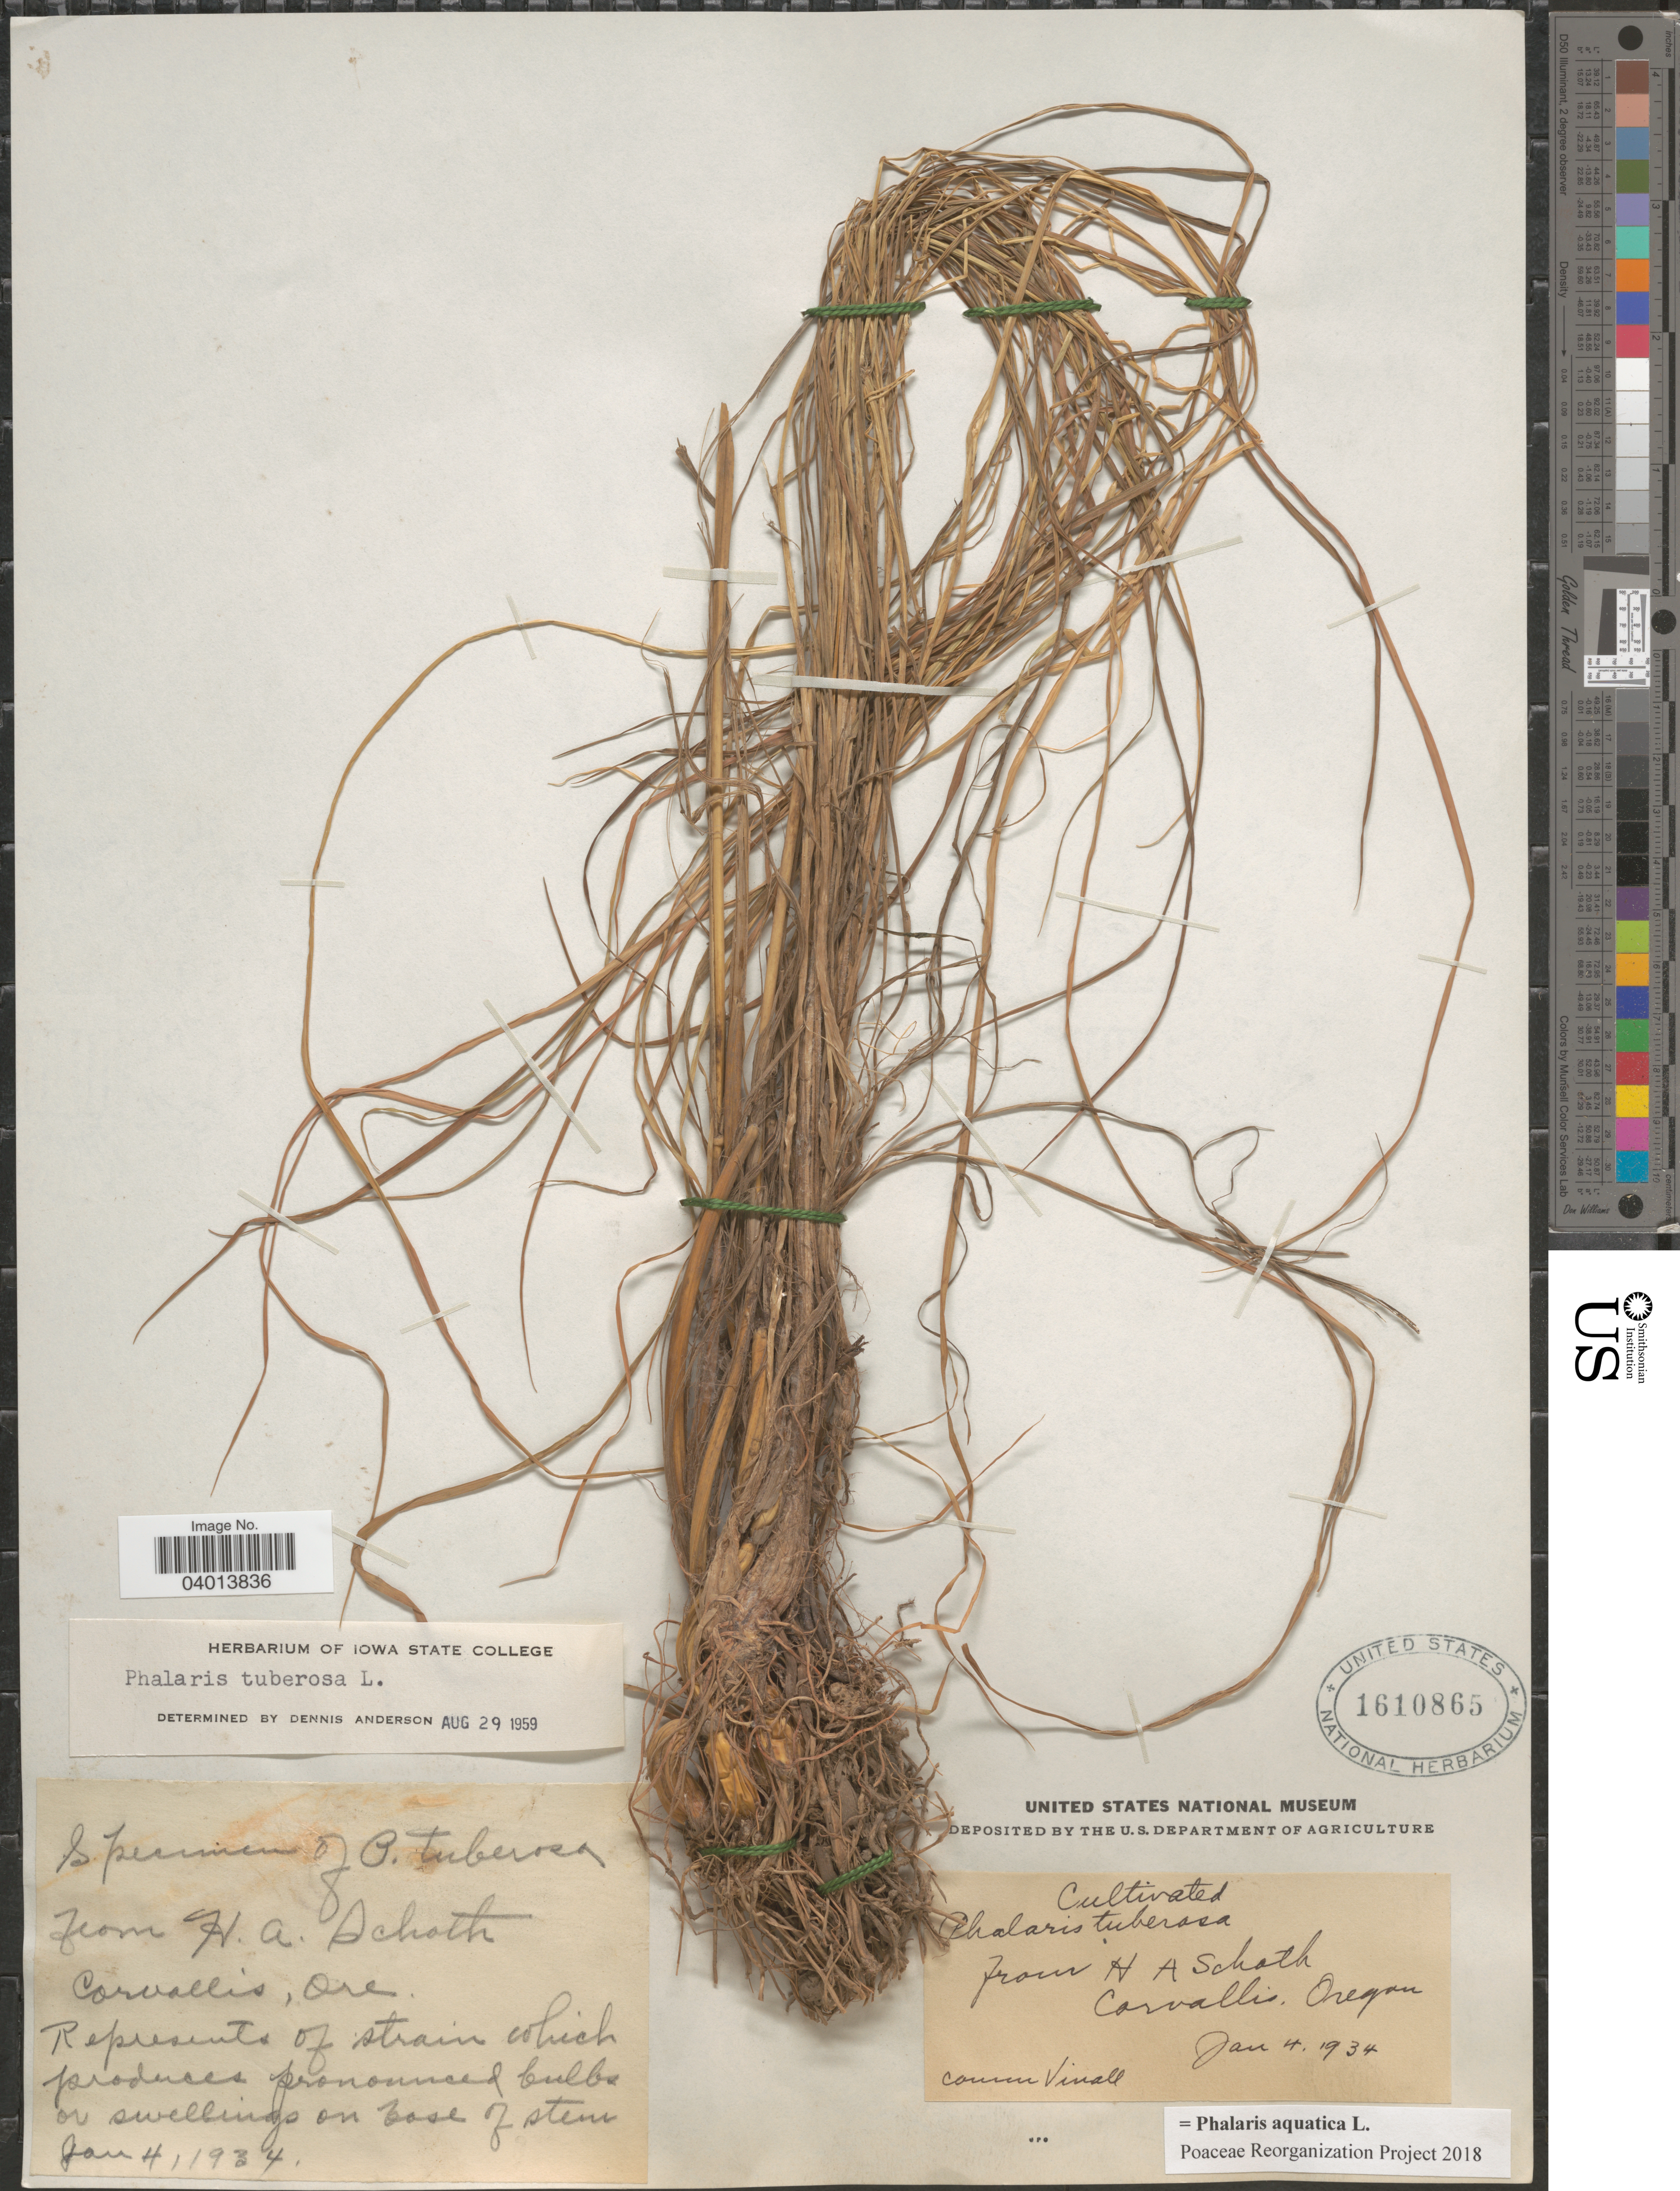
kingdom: Plantae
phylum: Tracheophyta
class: Liliopsida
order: Poales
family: Poaceae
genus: Phalaris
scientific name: Phalaris aquatica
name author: L.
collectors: H. Schoth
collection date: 1934-01-04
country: United States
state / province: Oregon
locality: Corvalis.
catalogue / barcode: US 1610865